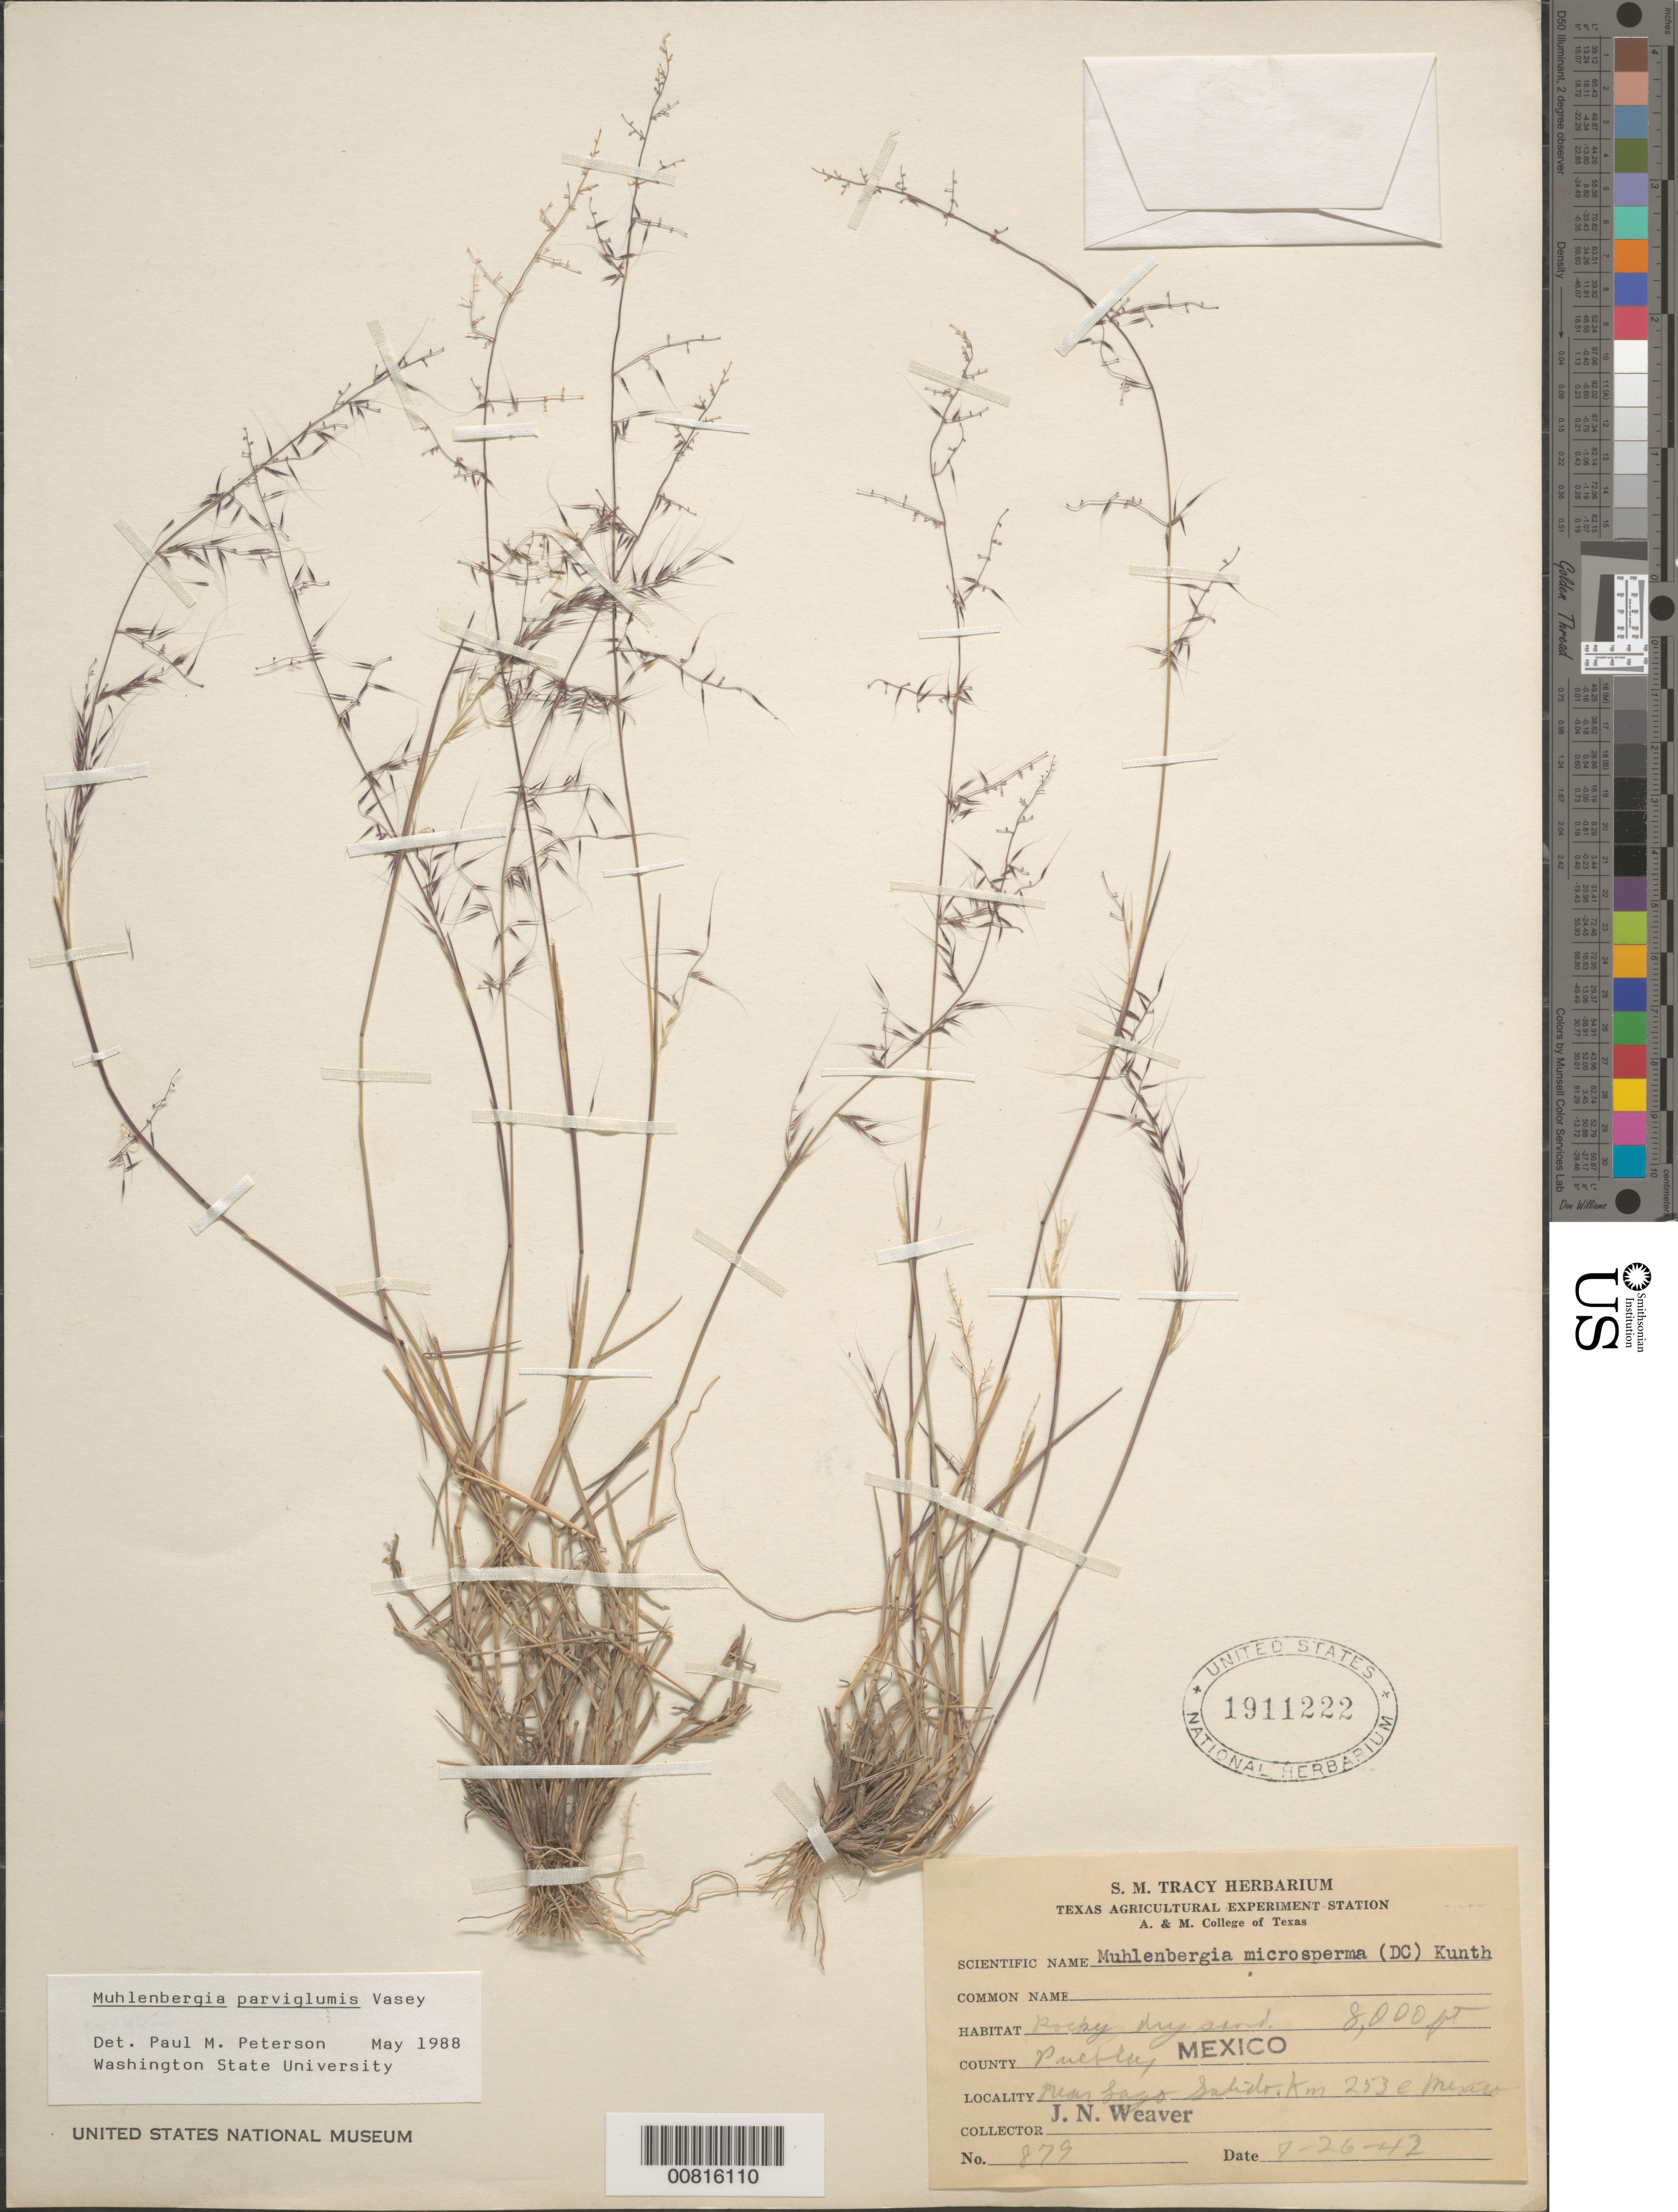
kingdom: Plantae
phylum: Tracheophyta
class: Liliopsida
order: Poales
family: Poaceae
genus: Muhlenbergia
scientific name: Muhlenbergia spiciformis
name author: Trin.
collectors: J. N. Weaver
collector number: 879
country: Mexico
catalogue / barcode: US 1911222